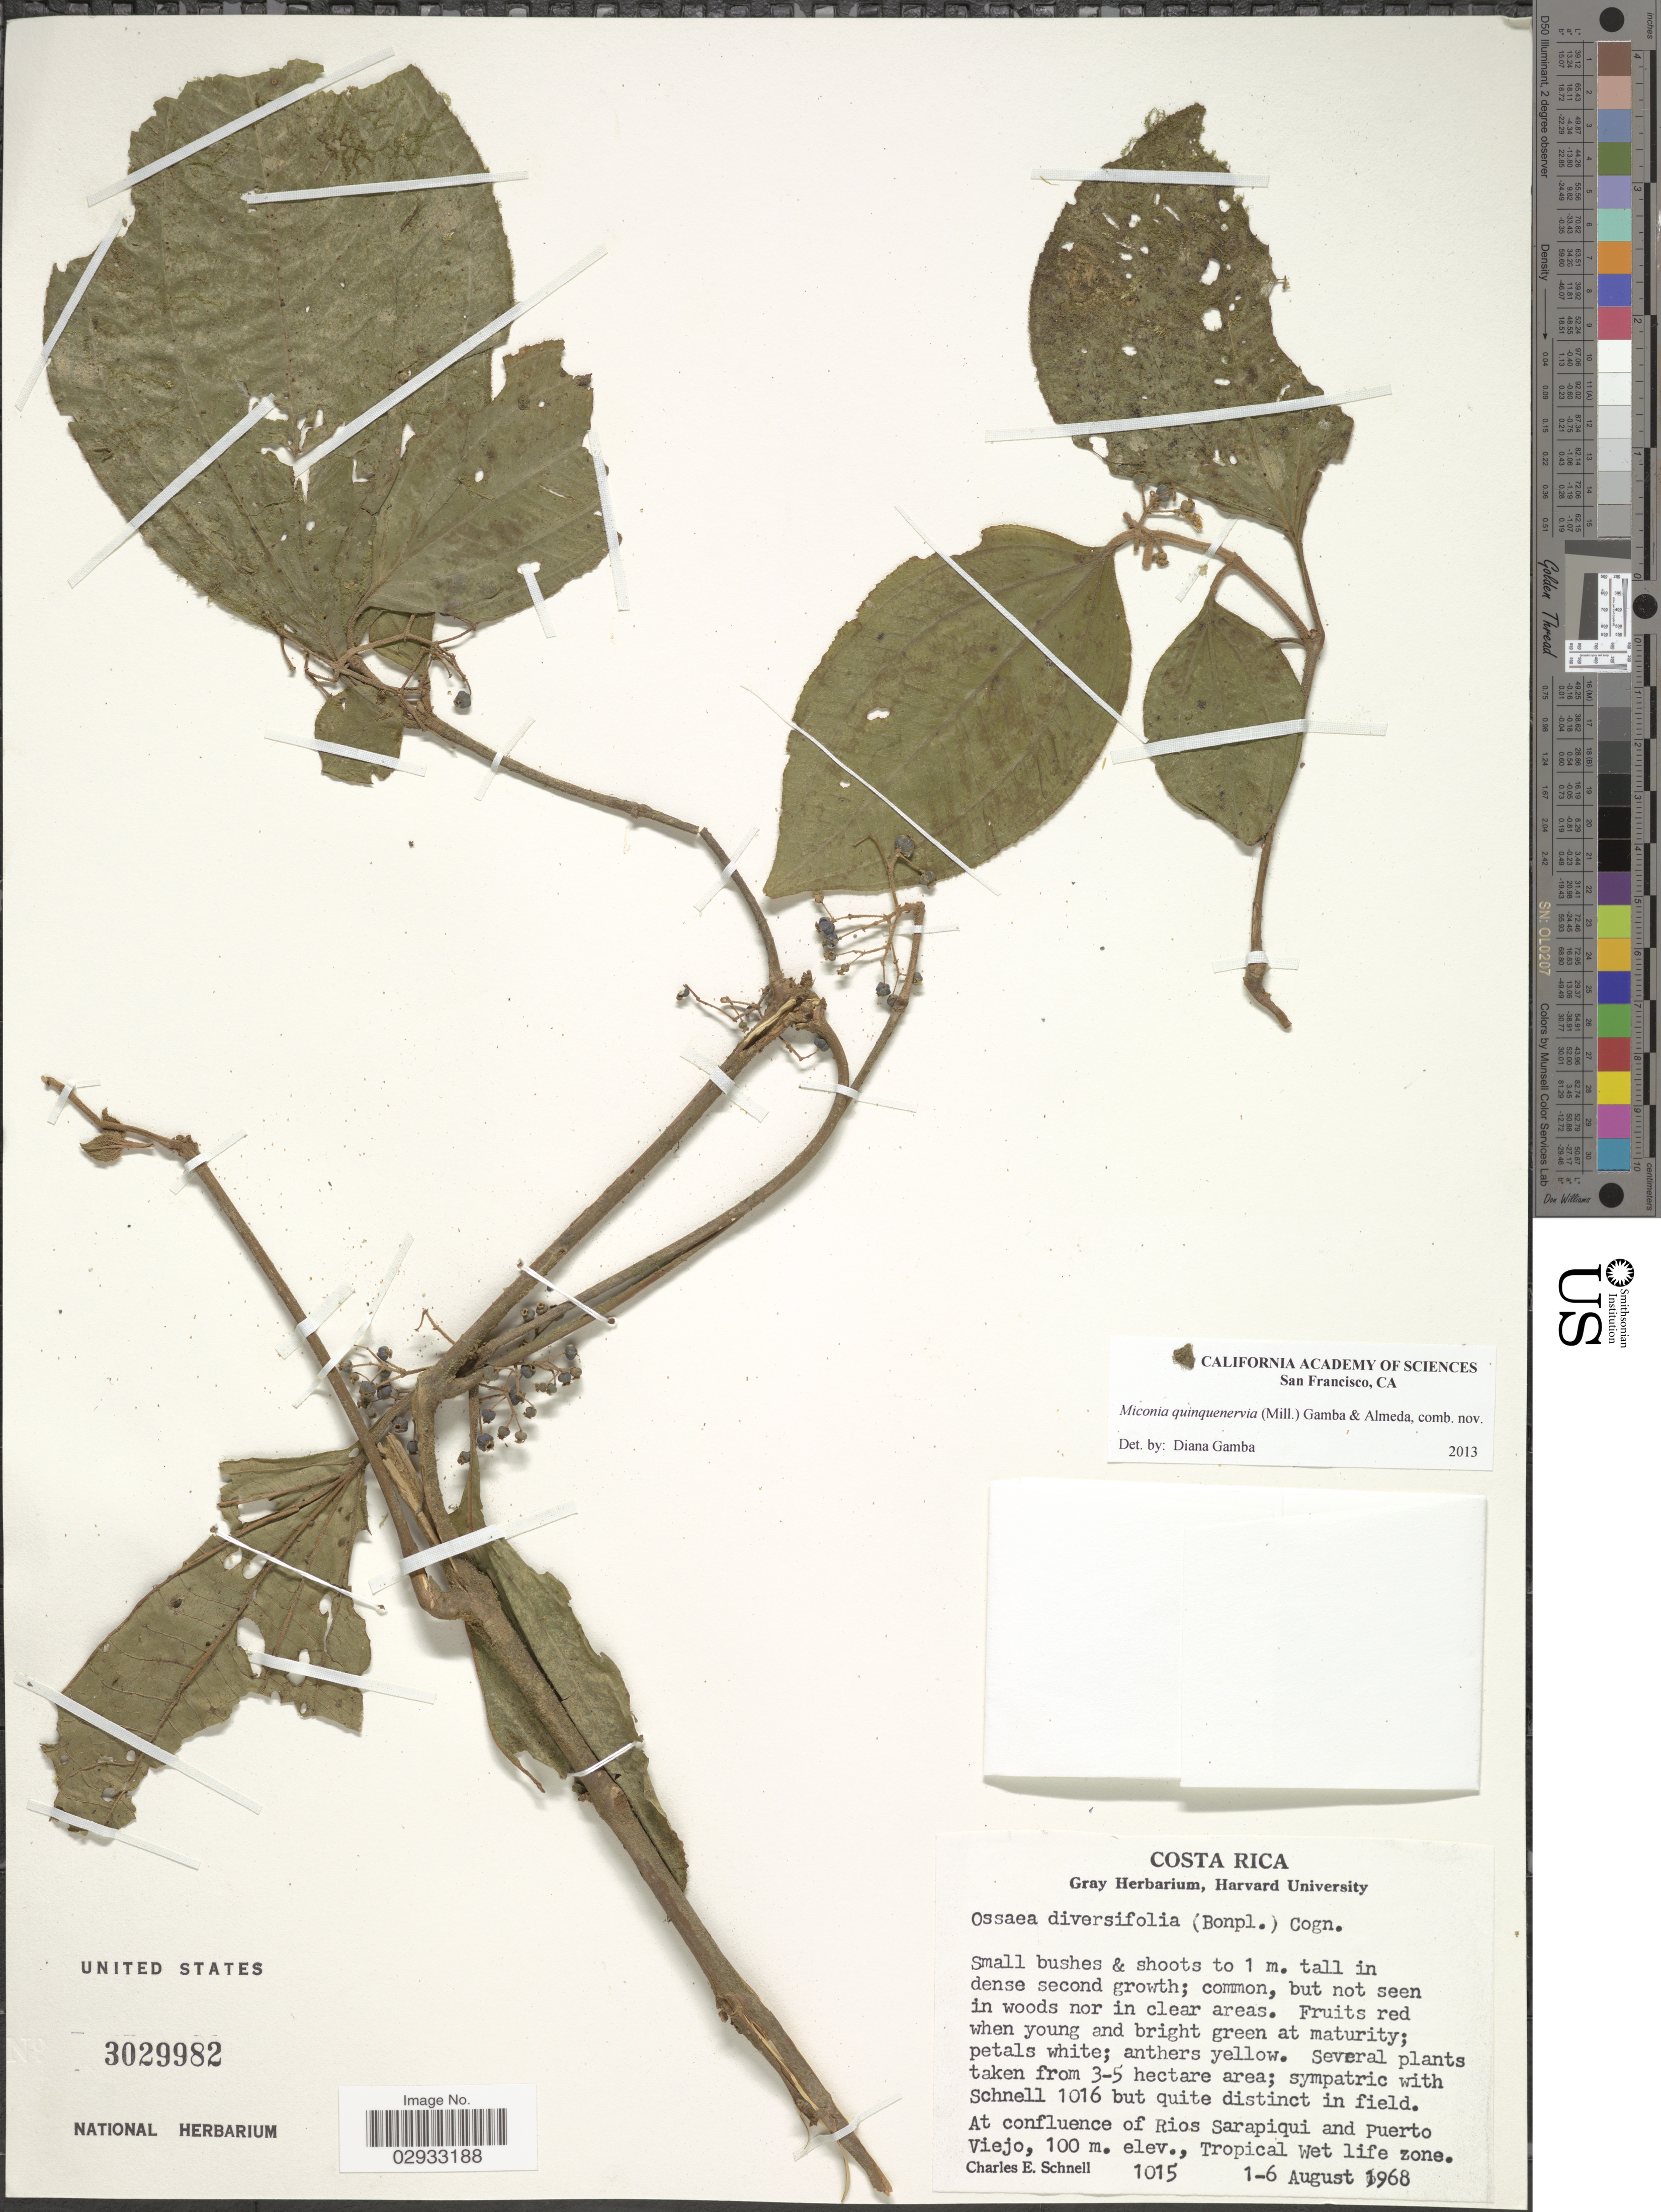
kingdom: Plantae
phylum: Tracheophyta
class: Magnoliopsida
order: Myrtales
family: Melastomataceae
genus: Miconia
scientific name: Miconia quinquenervia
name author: (Mill.) Gamba & Almeda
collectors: C. Schnell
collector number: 1015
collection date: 1968-08-01/1968-08-06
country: Costa Rica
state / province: Heredia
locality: At confluence of Rios Sarapiqui and Puerto Viejo. Tropical Wet life zone.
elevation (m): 100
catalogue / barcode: US 3029982